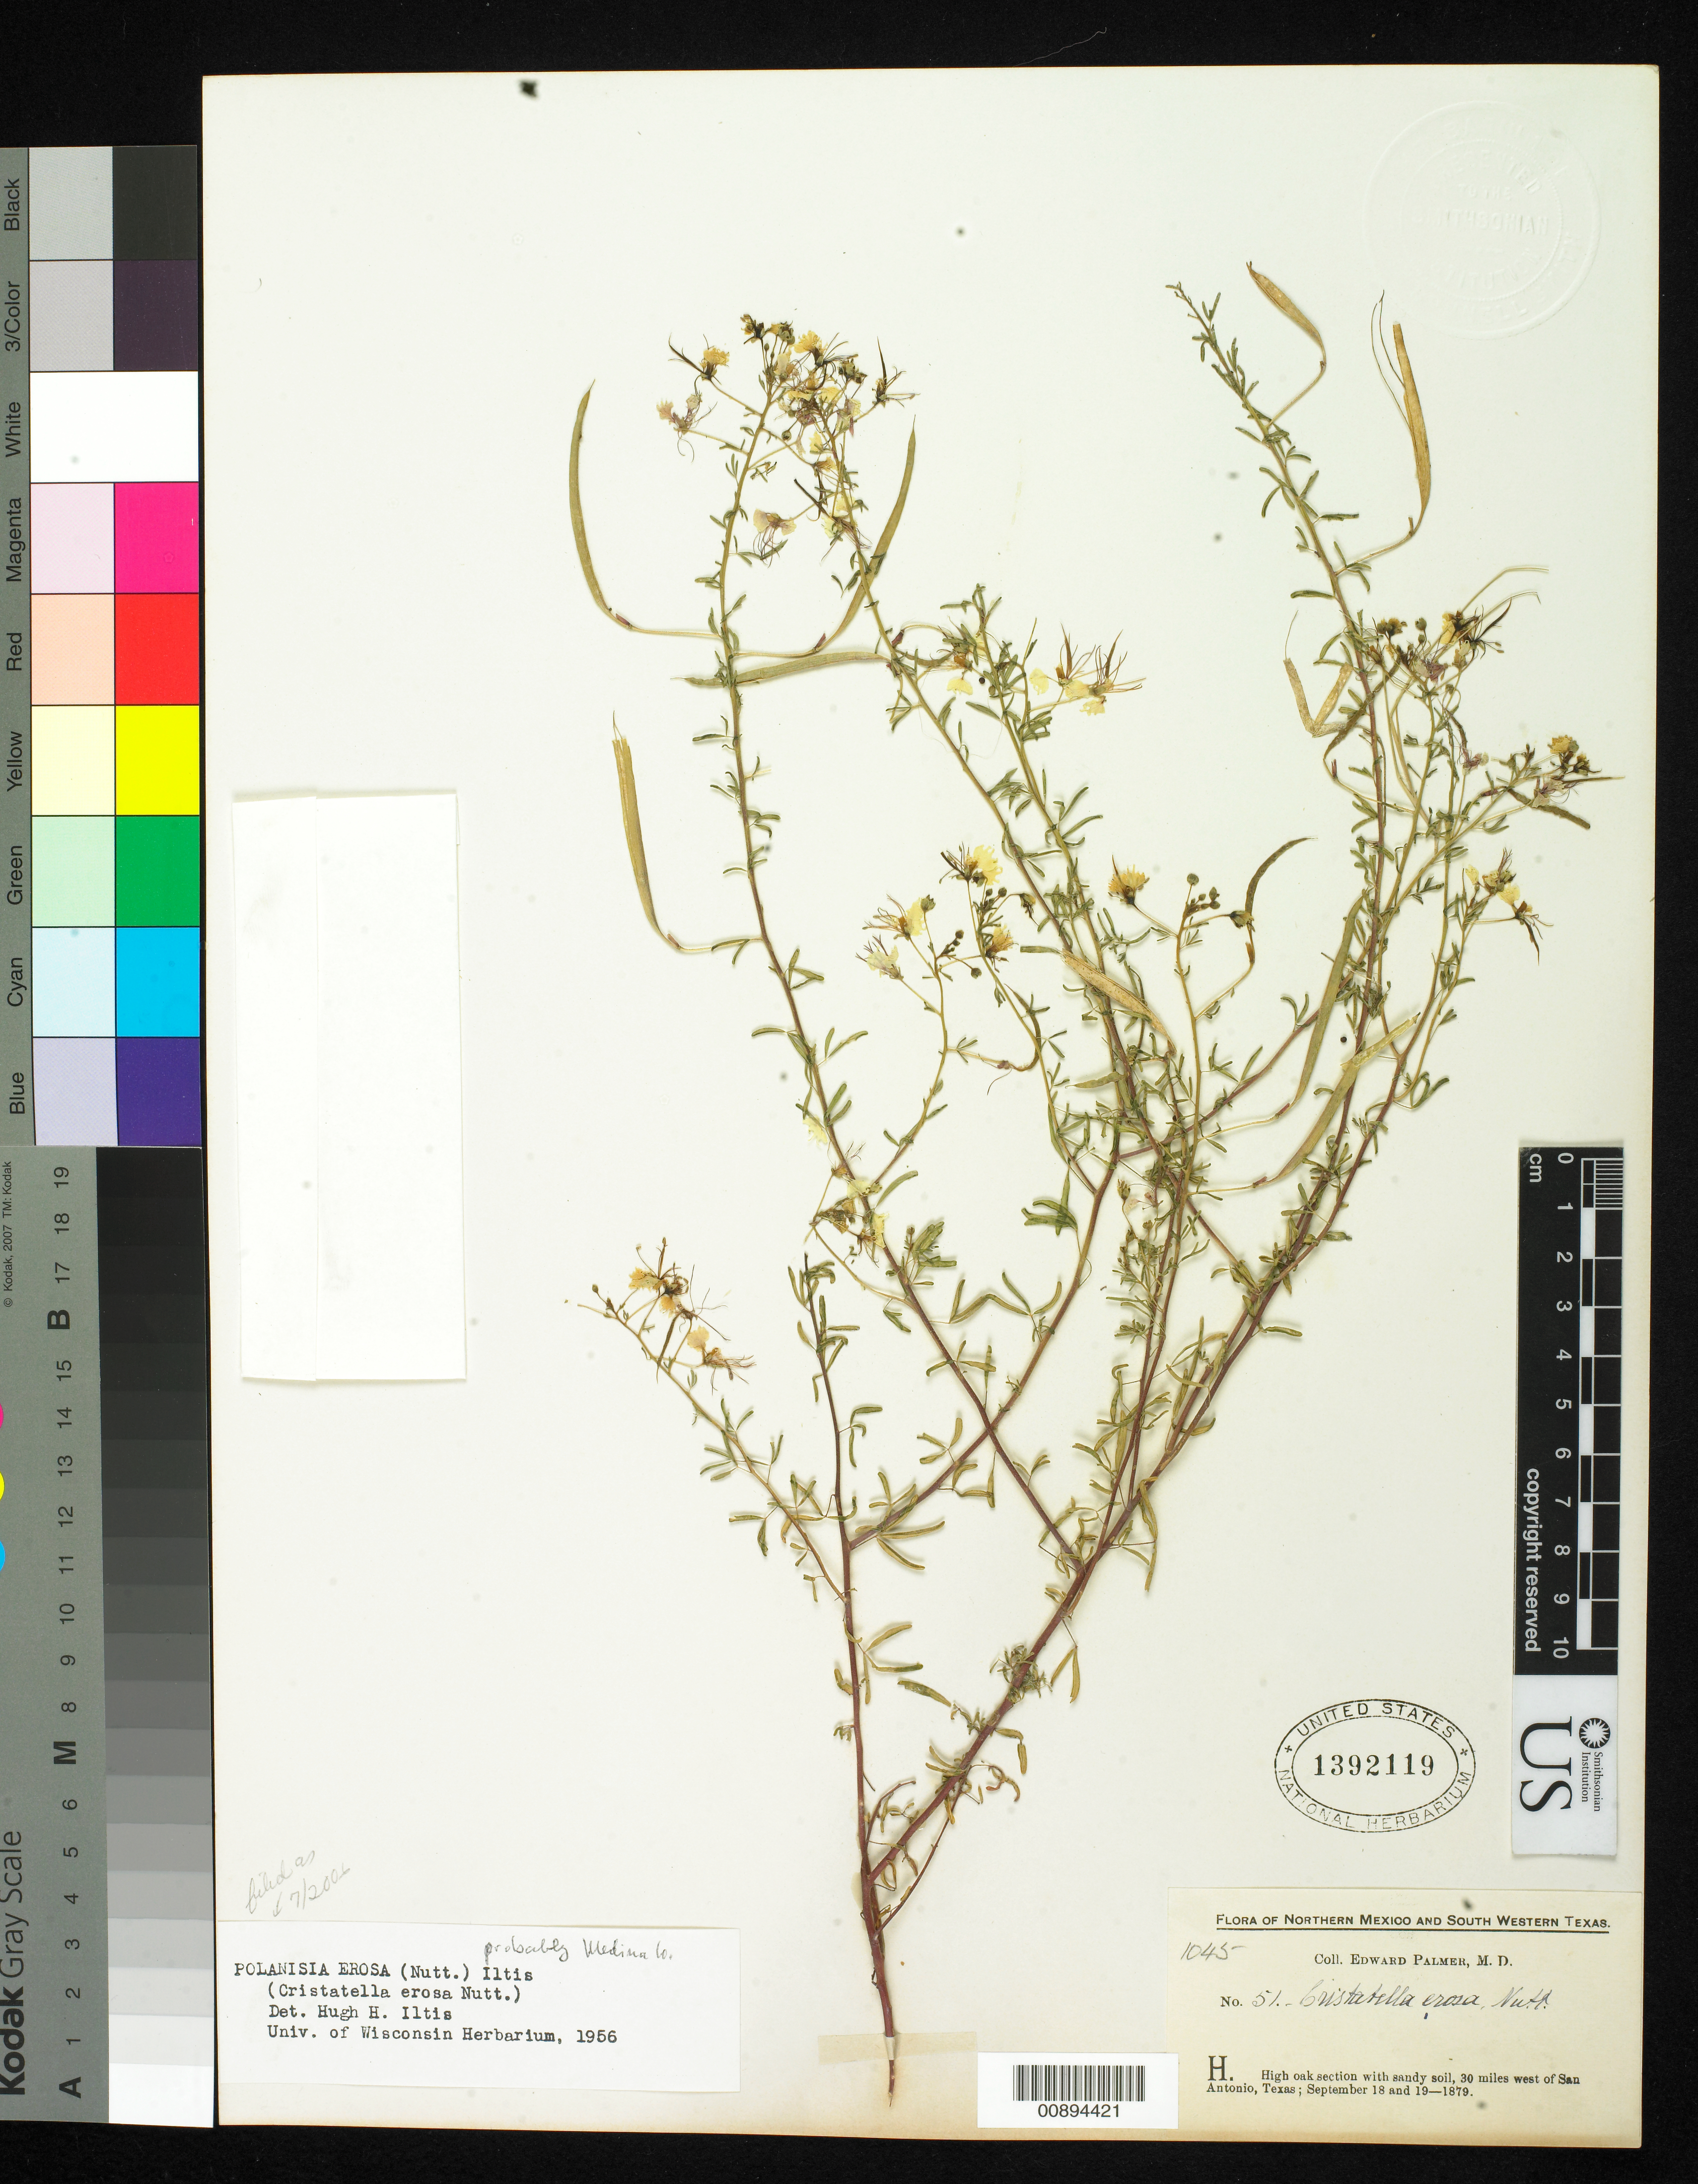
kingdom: Plantae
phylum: Tracheophyta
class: Magnoliopsida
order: Brassicales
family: Cleomaceae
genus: Polanisia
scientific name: Polanisia erosa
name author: (Nutt.) Iltis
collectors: E. Palmer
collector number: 51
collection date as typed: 18 Sep 1879 to 19 Sep 1879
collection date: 1879-09-18/1879-09-19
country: United States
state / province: Texas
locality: H. 30 miles west of San Antonio, Texas.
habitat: High oak section with sandy soil.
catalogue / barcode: US 1392119